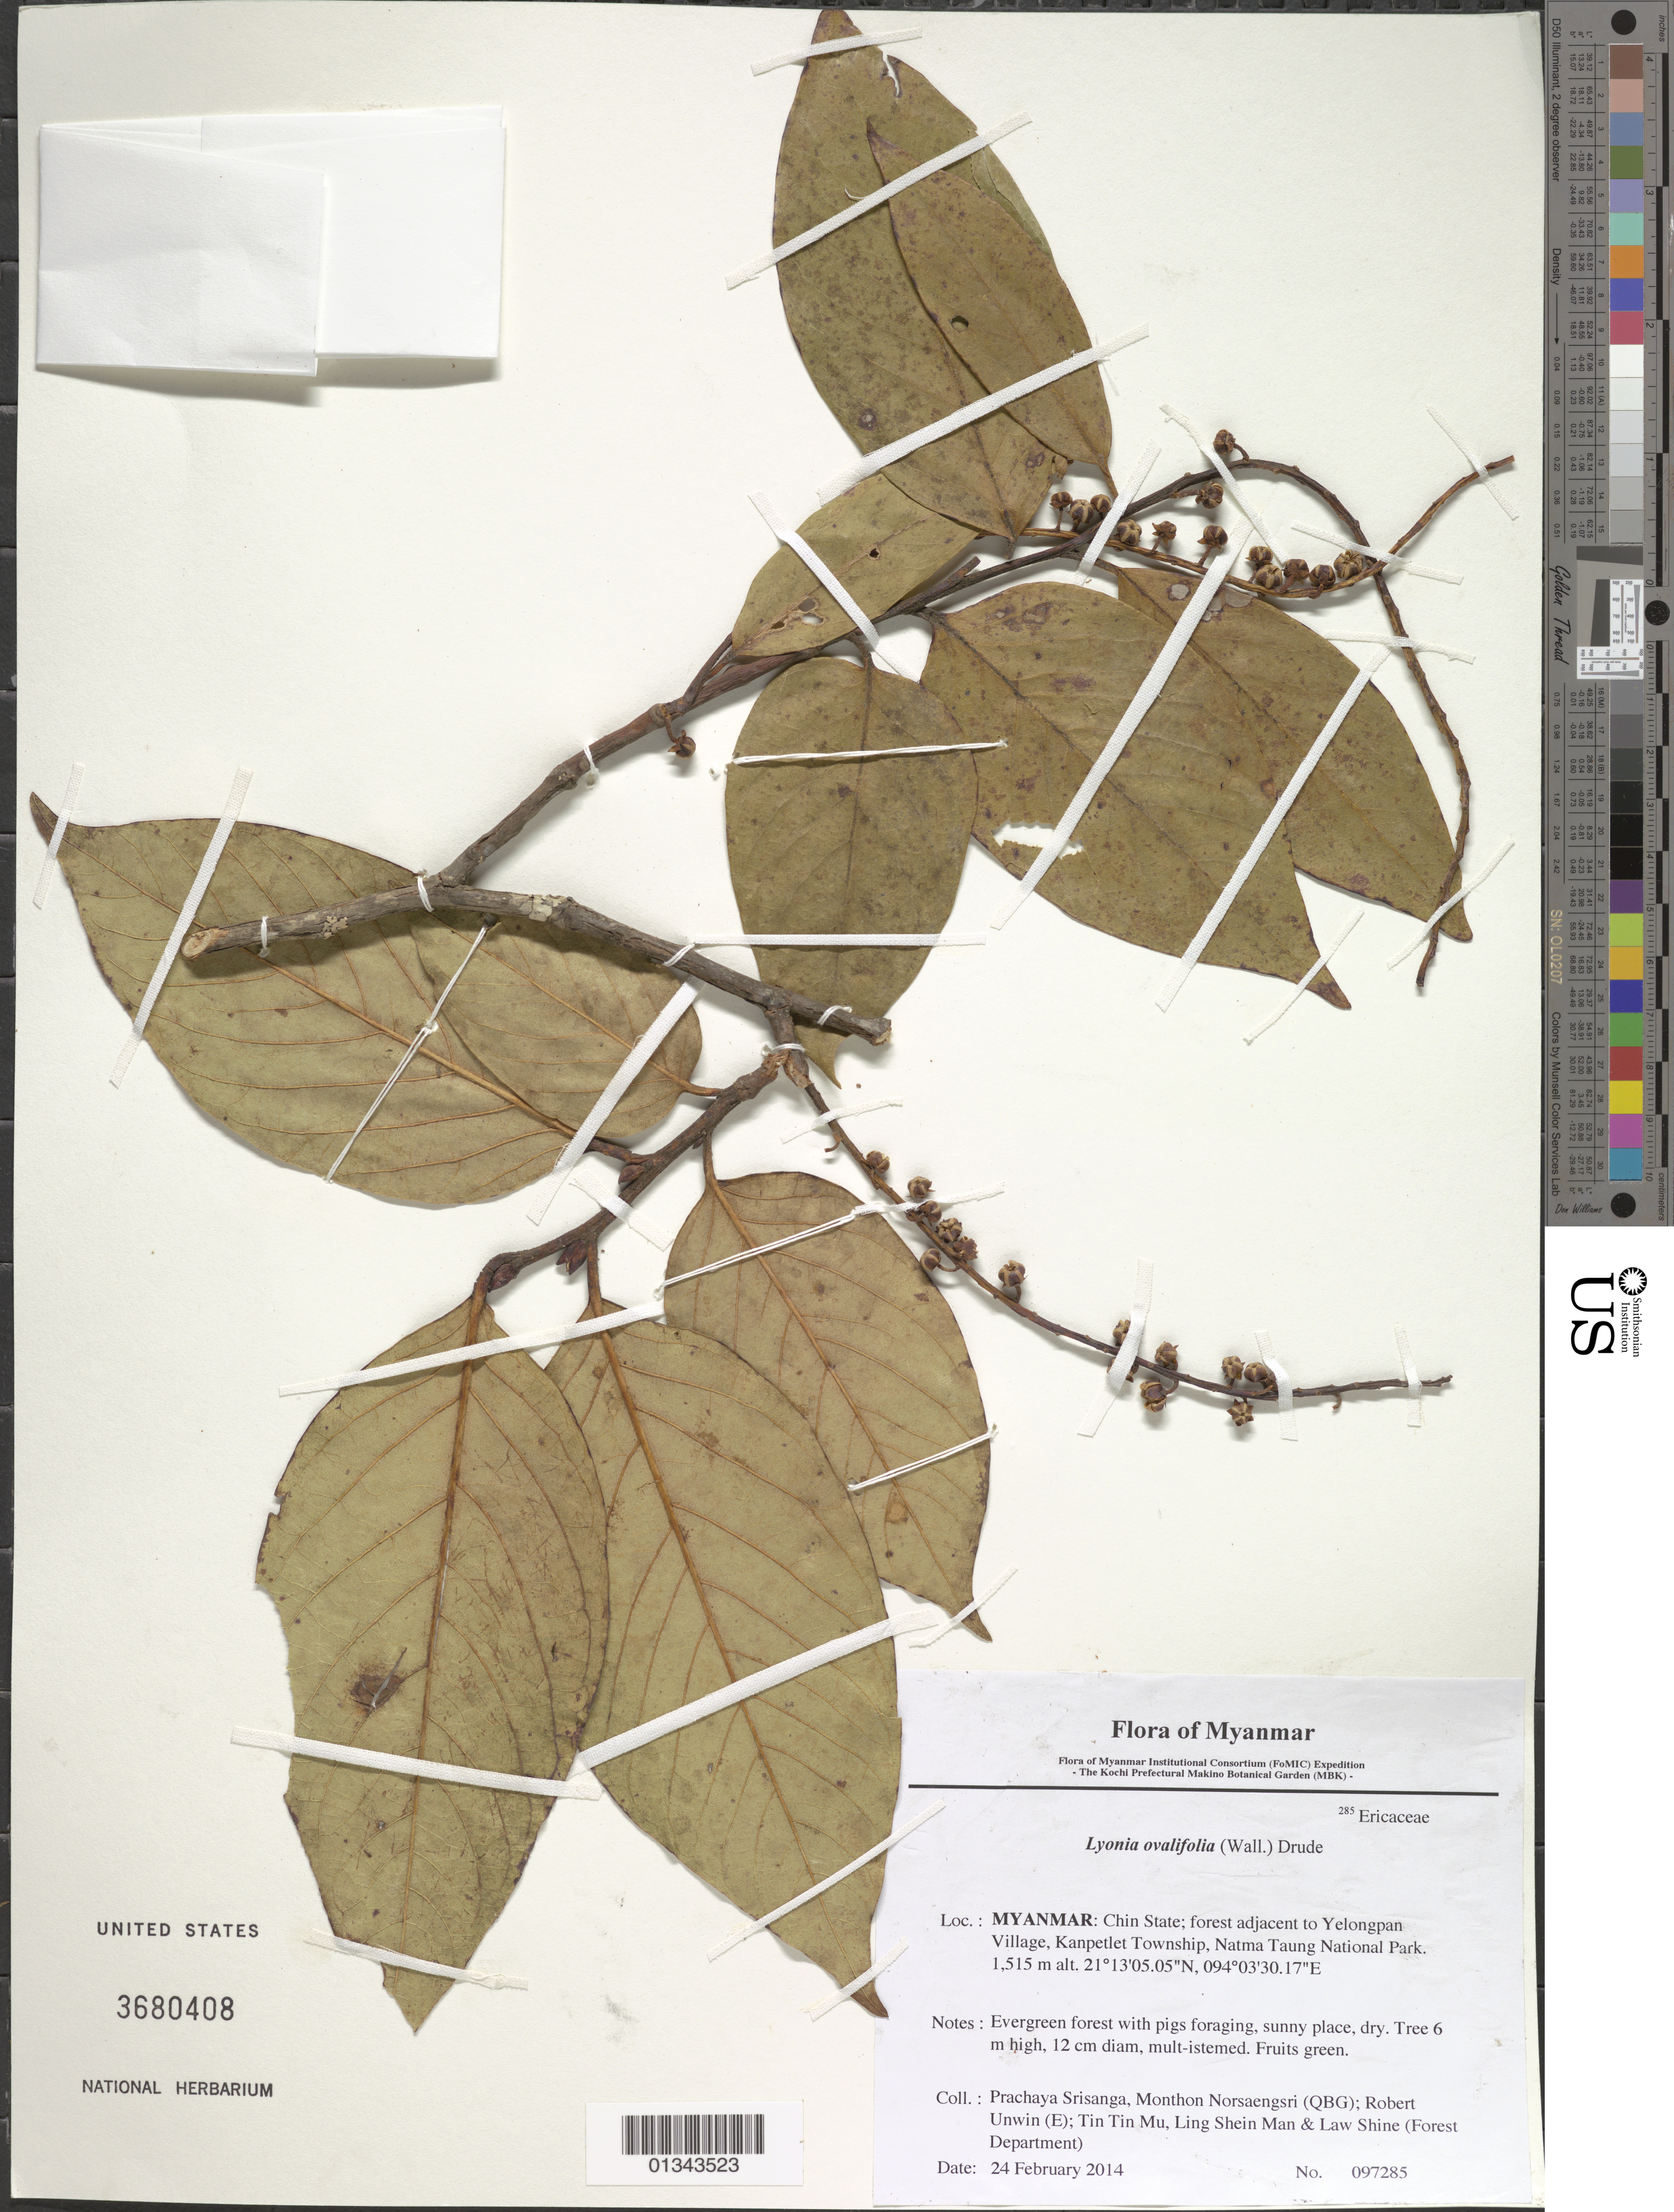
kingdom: Plantae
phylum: Tracheophyta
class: Magnoliopsida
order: Ericales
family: Ericaceae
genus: Lyonia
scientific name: Lyonia ovalifolia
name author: (Wall.) Drude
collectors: P. Srisanga, M. Norsaengsri, R. Unwin, Tin Tin Mu, Ling Shein Man & L. Shine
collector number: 97285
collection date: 2014-02-24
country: Myanmar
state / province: Chin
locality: Forest adjacent to Yelongpan Village, Kanpetlet Township, Natma Taung National Park.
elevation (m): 1515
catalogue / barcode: US 3680408